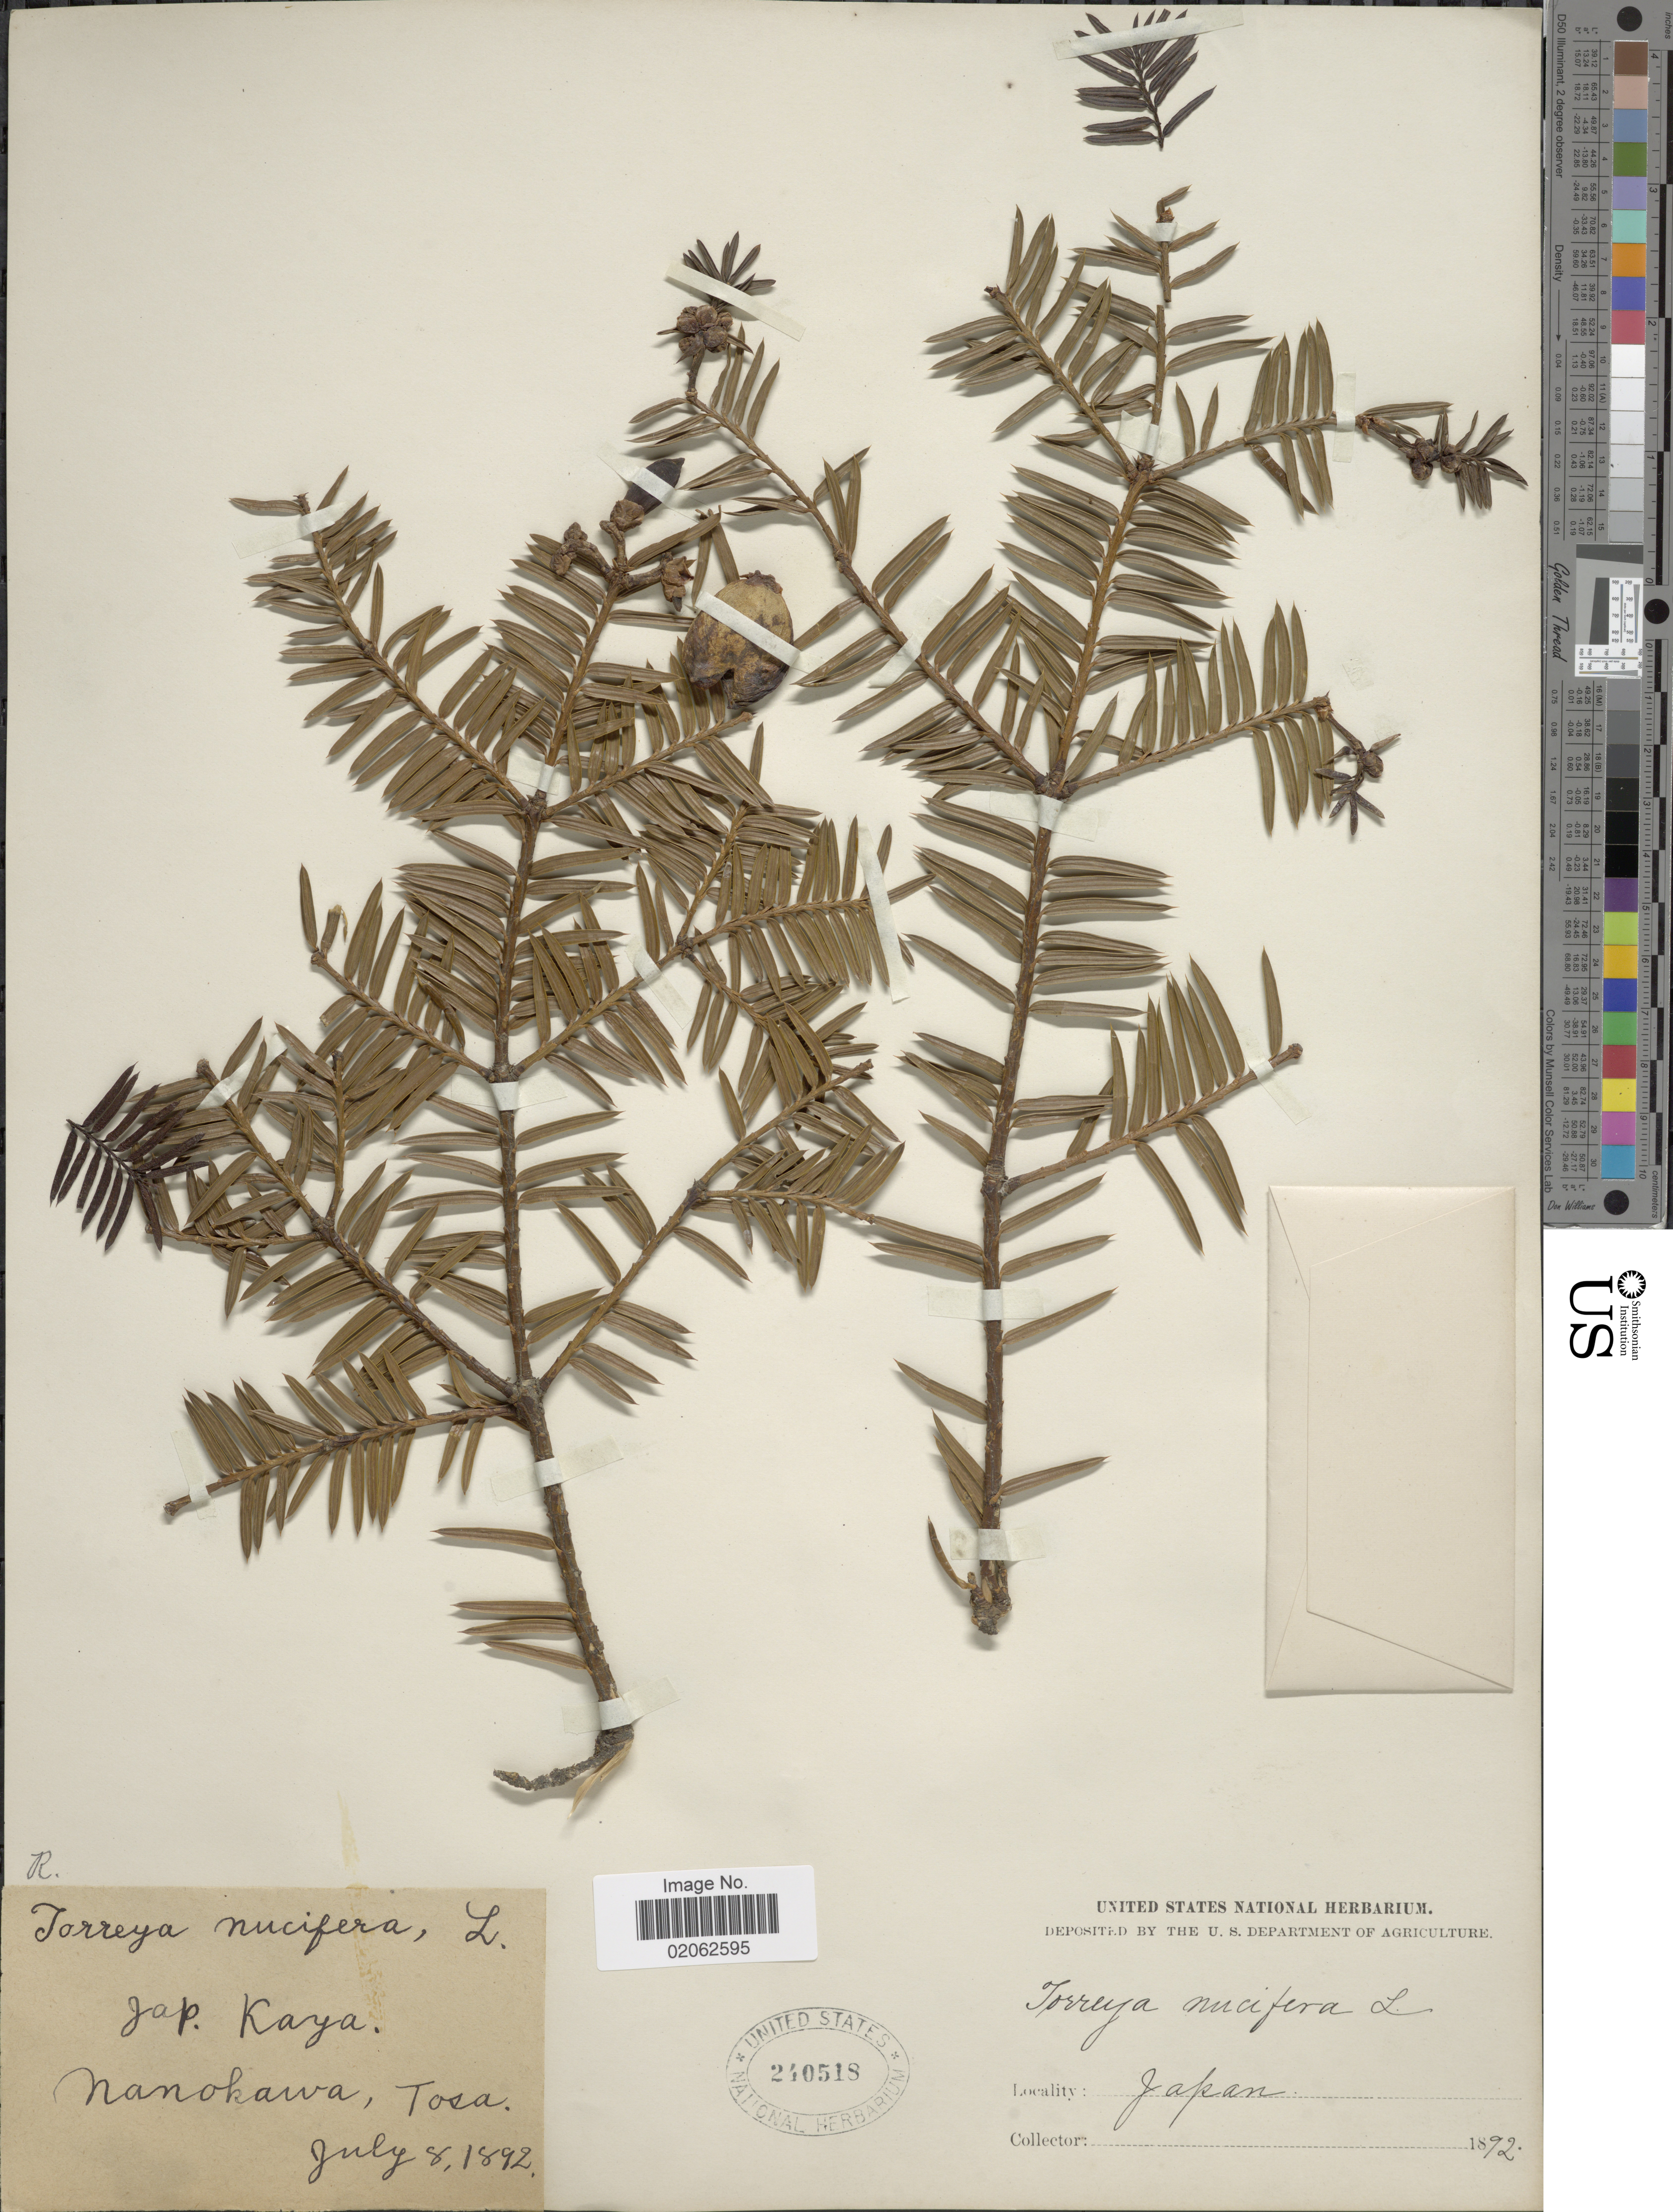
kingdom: Plantae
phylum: Tracheophyta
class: Pinopsida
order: Pinales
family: Taxaceae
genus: Torreya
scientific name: Torreya nucifera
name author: (L.) Siebold & Zucc.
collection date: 1892-07-08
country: Japan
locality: Jap. Kaya. Nanokawa, Tosa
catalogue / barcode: US 240518